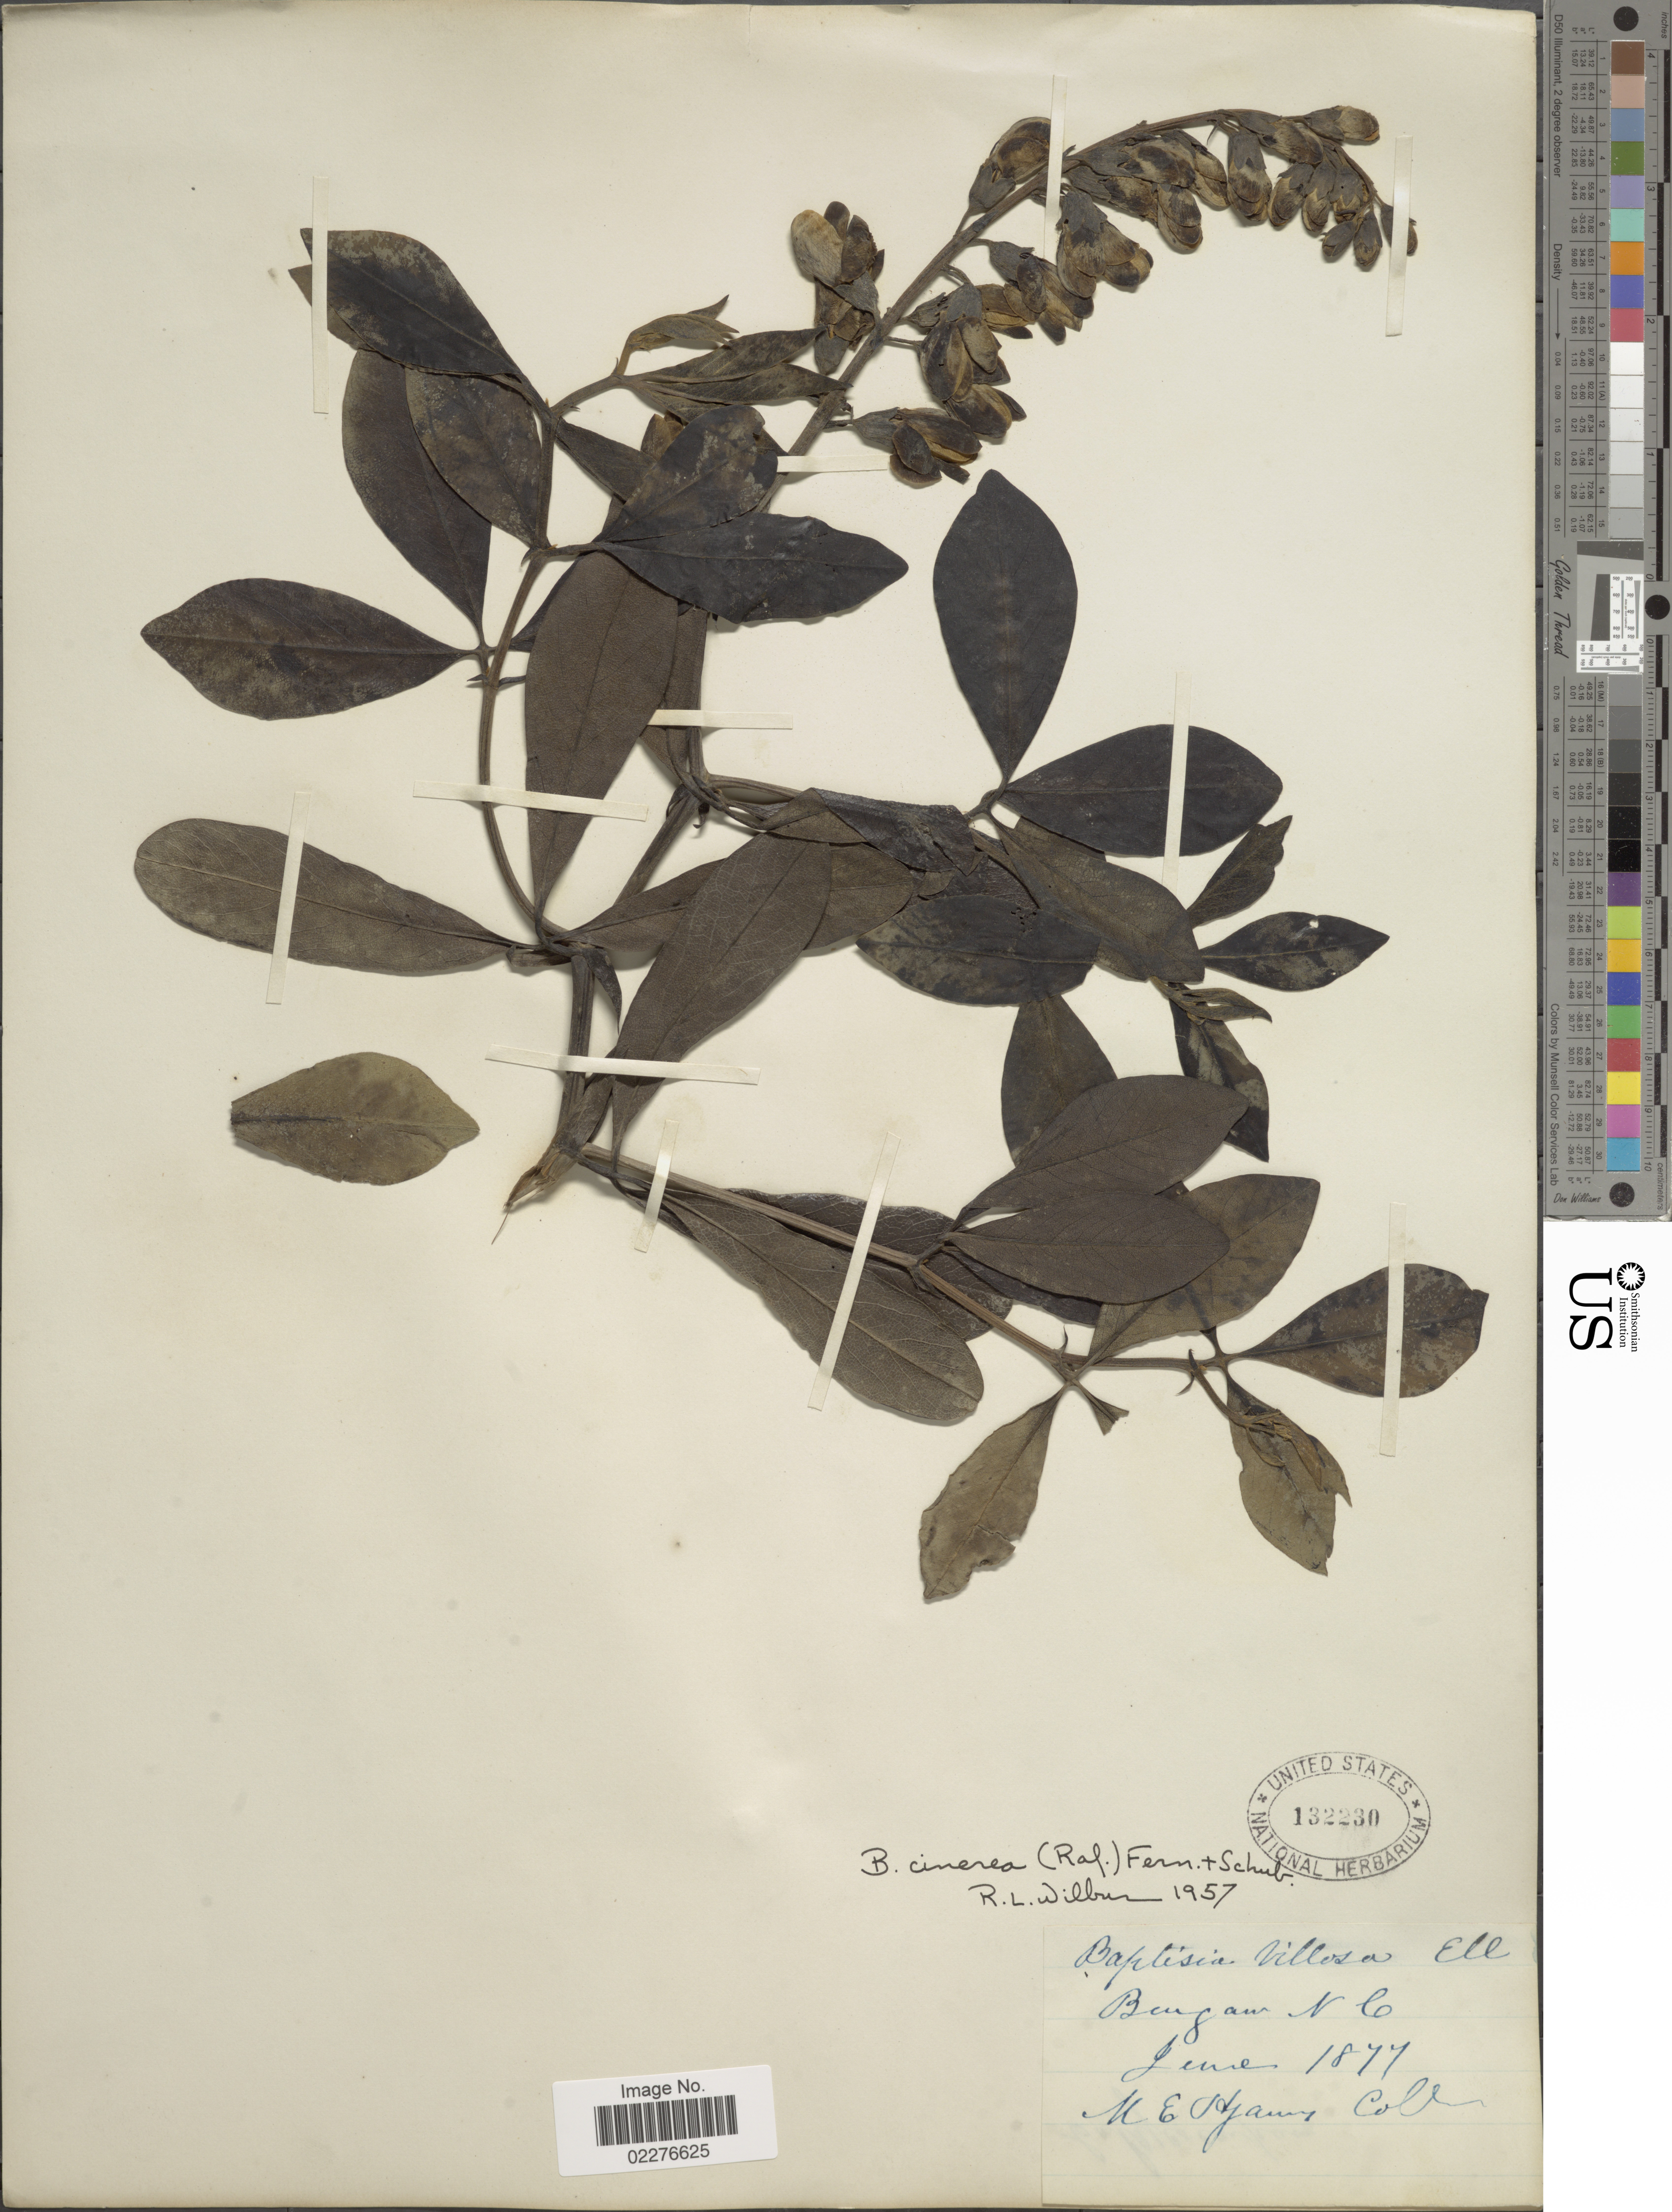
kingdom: Plantae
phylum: Tracheophyta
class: Magnoliopsida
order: Fabales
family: Fabaceae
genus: Baptisia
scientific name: Baptisia cinerea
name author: (Raf.) Fernald & B.G. Schub.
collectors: M. E. Jones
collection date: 1877-06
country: United States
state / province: North Carolina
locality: Bingham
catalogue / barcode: US 132230